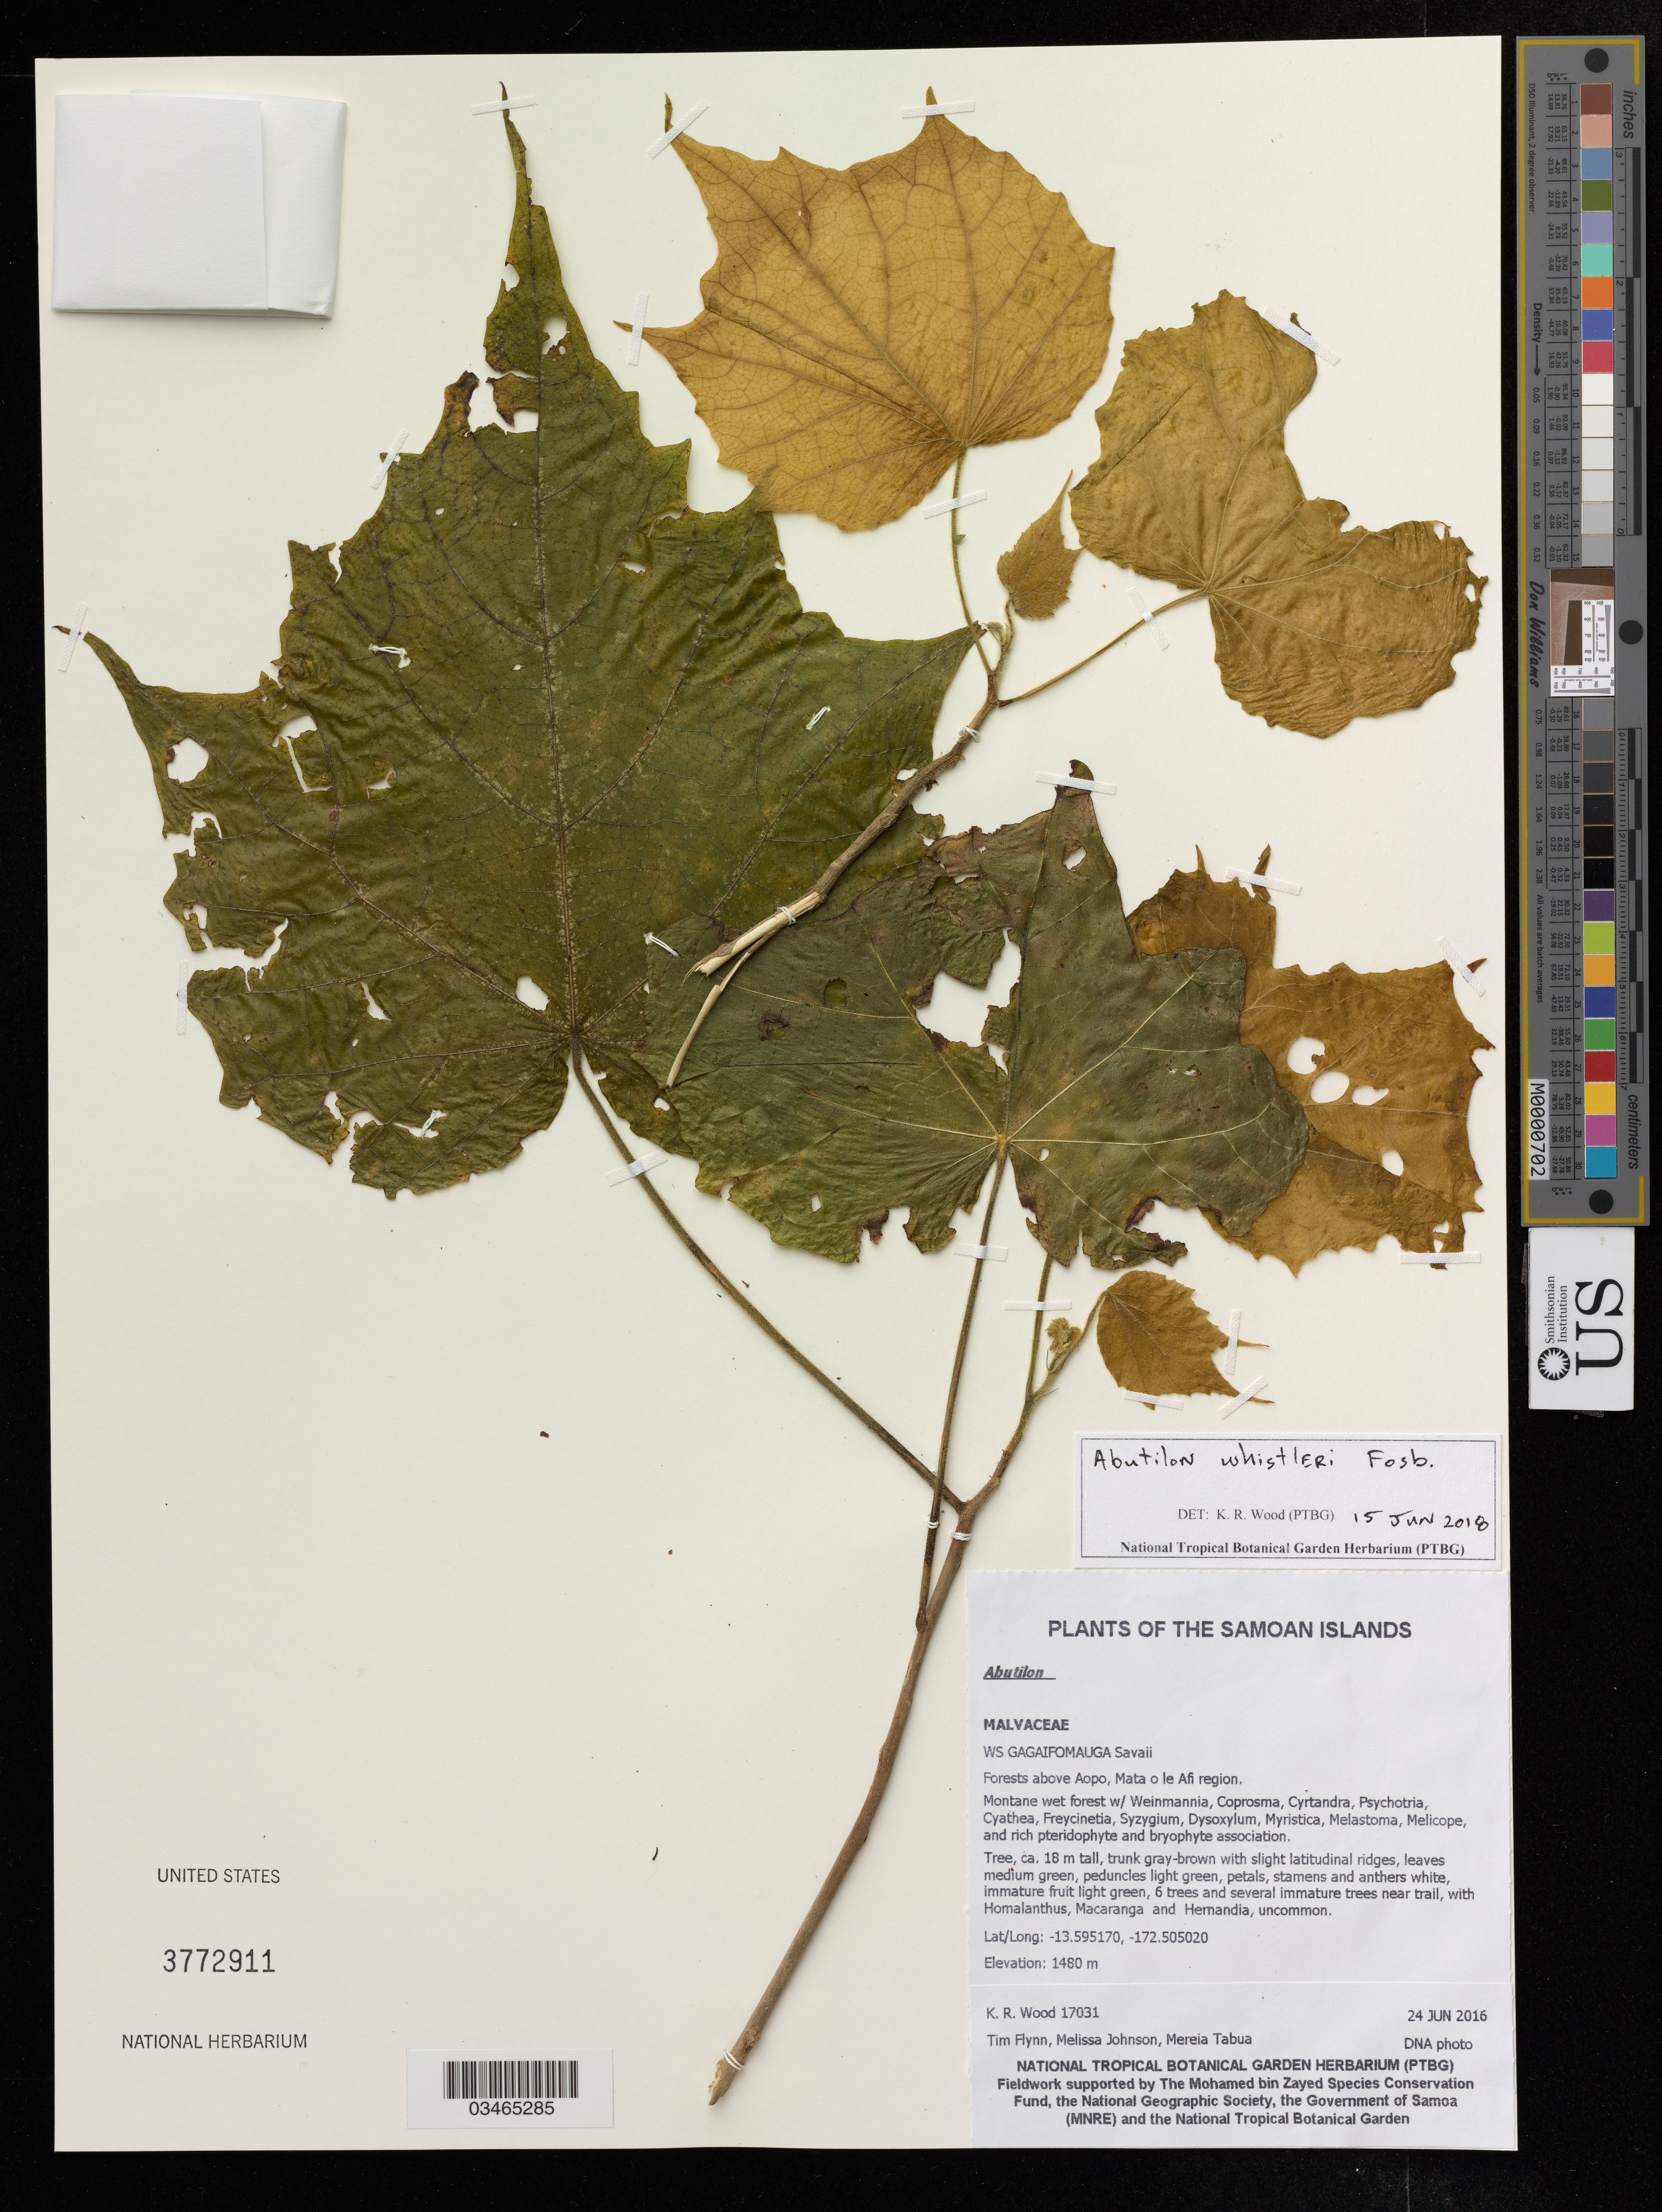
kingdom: Plantae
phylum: Tracheophyta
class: Magnoliopsida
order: Malvales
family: Malvaceae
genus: Abutilon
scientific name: Abutilon whistleri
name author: Fosberg in Fosberg & Sachet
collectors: K. R. Wood & T. Flynn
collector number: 17031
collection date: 2016-06-24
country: Samoa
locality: Forests above Aopo, Mata o le Afi region.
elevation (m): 1480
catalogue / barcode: US 3772911